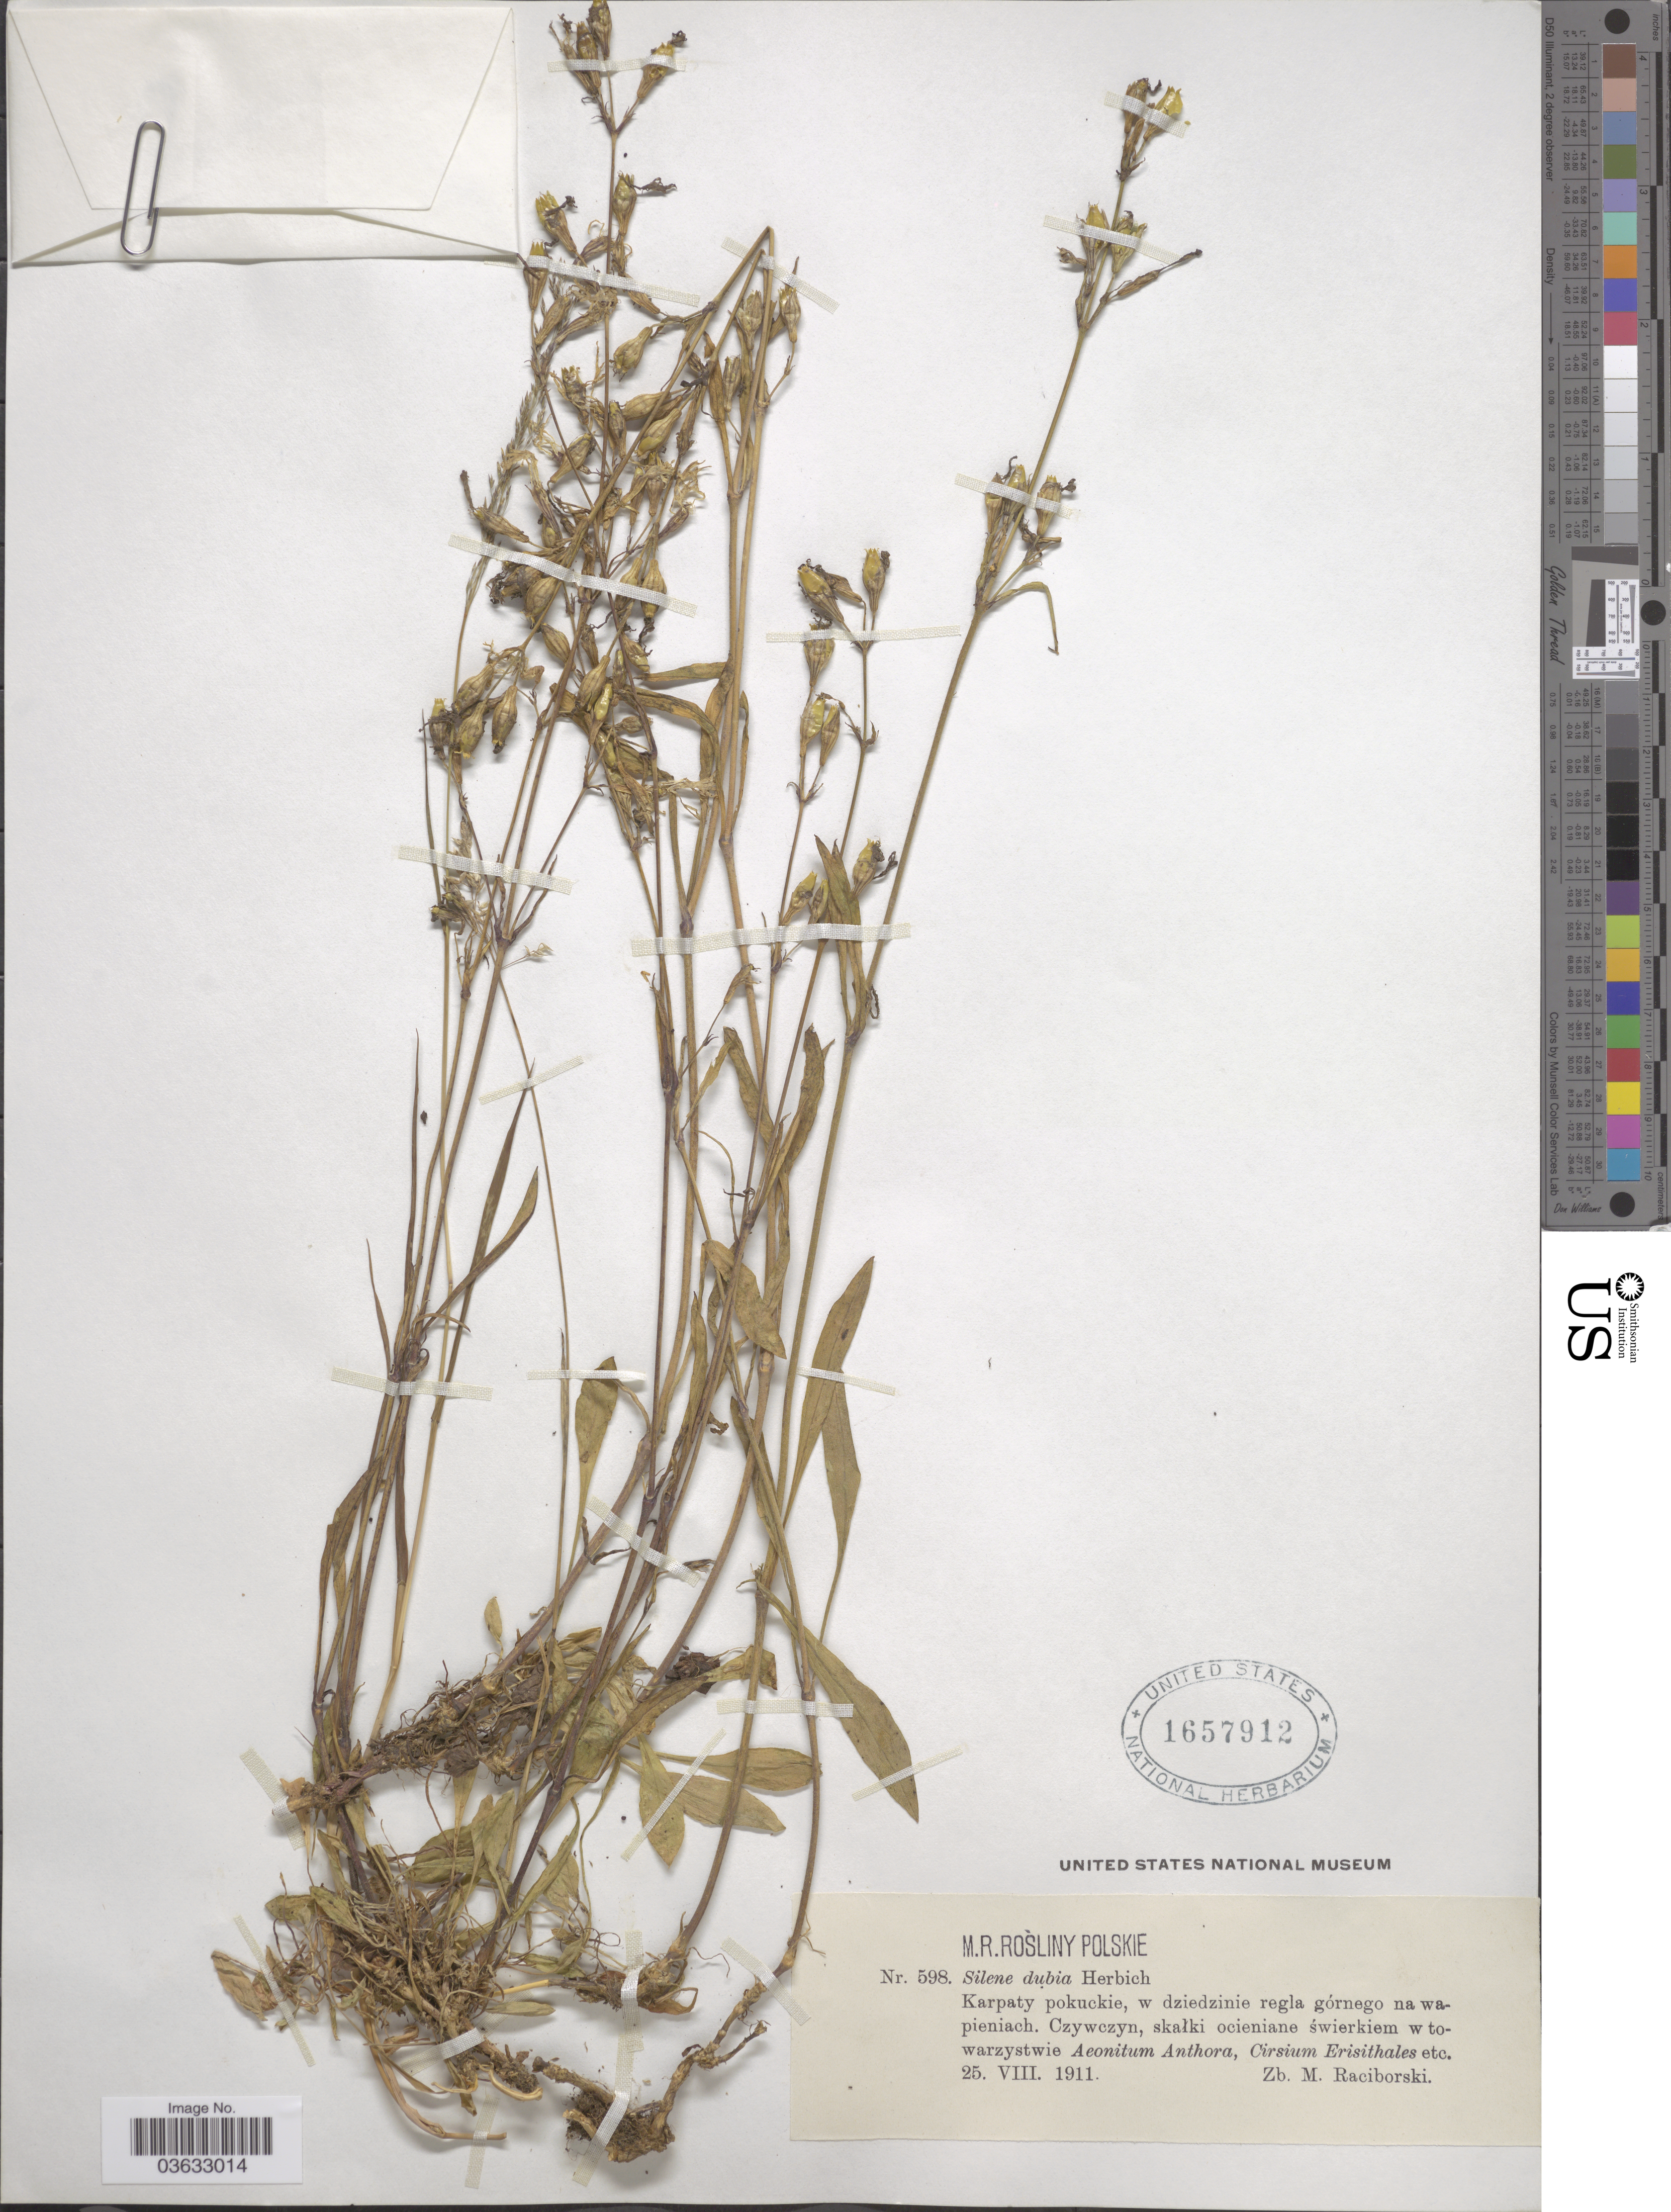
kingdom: Plantae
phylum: Tracheophyta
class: Magnoliopsida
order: Caryophyllales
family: Caryophyllaceae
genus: Silene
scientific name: Silene dubia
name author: Herbich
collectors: Z. Raciborski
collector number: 598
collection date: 1911-08-25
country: Ukraine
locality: Karpaty pokuckie, w dziedzinie regla górnego na wapieniach.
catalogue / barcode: US 1657912